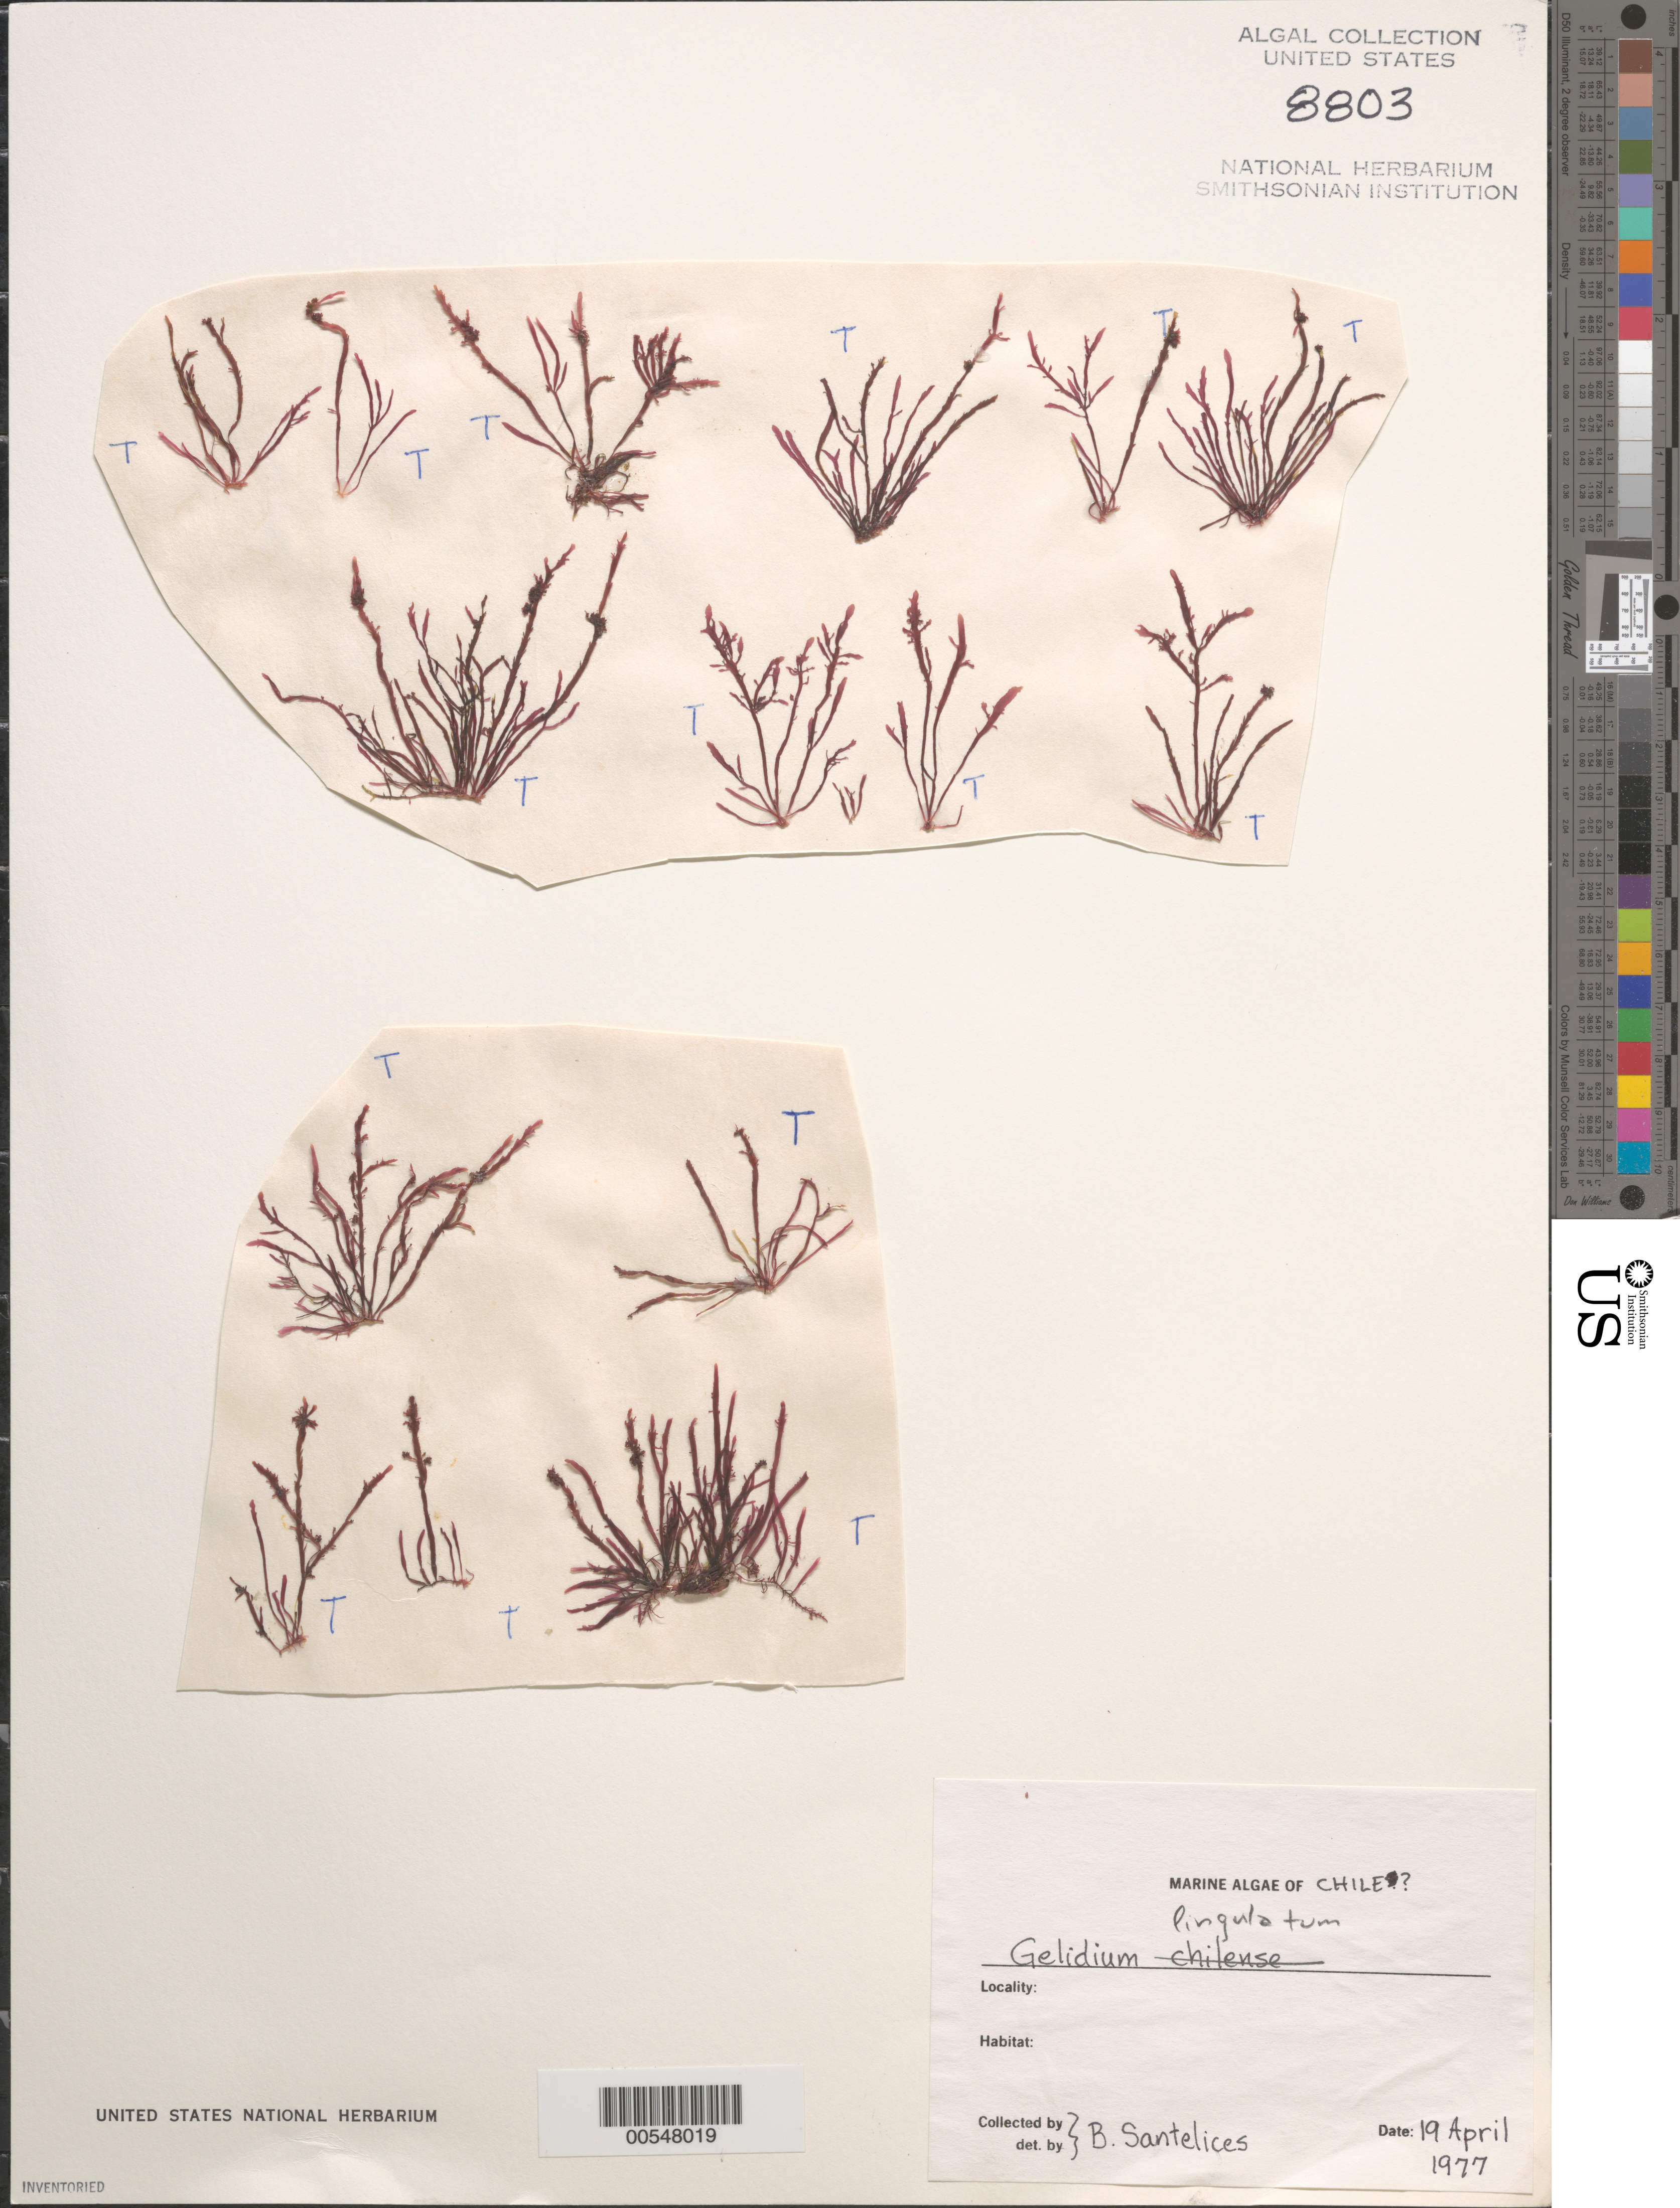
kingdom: Plantae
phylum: Rhodophyta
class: Florideophyceae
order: Gelidiales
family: Gelidiaceae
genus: Gelidium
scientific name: Gelidium lingulatum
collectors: B. Santelices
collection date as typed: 19 Apr 1977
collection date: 1977-04-19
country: Chile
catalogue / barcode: US 8803